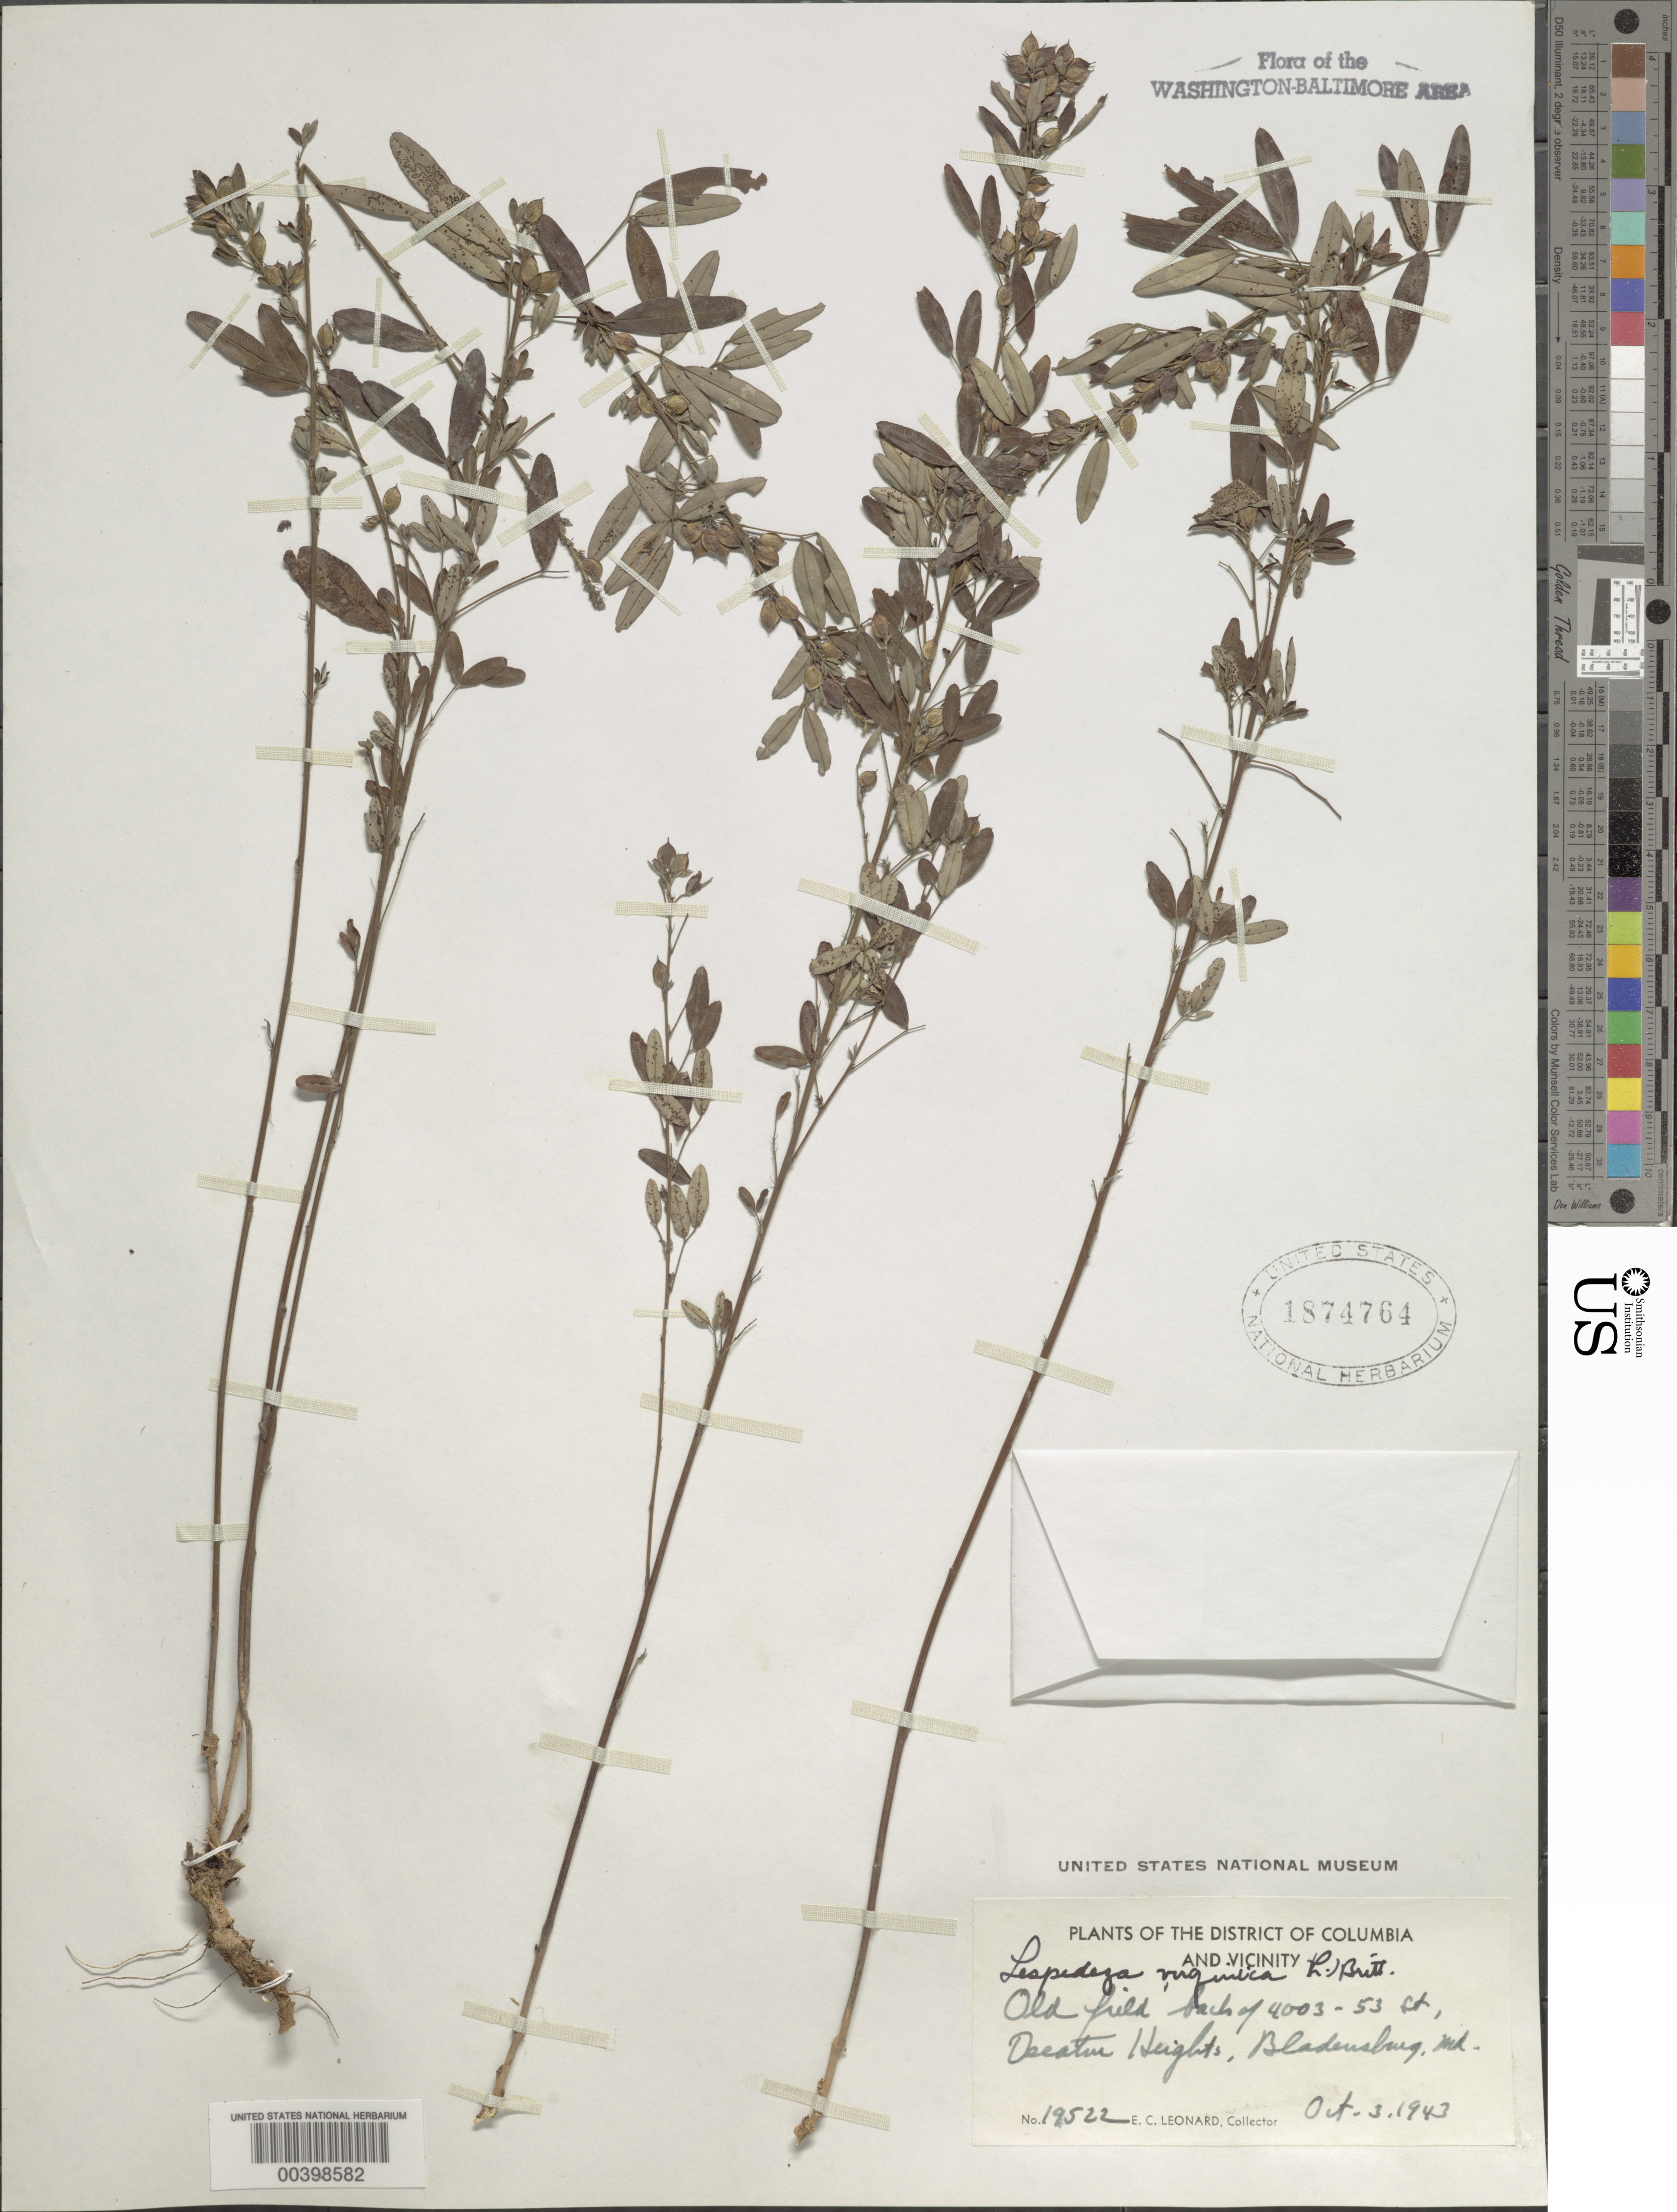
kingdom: Plantae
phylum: Tracheophyta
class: Magnoliopsida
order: Fabales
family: Fabaceae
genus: Lespedeza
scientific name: Lespedeza virginica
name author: (L.) Britton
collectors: E. C. Leonard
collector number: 19522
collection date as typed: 03 Oct 1943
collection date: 1943-10-03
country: United States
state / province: Maryland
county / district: Prince George's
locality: Decatur Heights, Bladensburg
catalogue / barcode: US 1874764